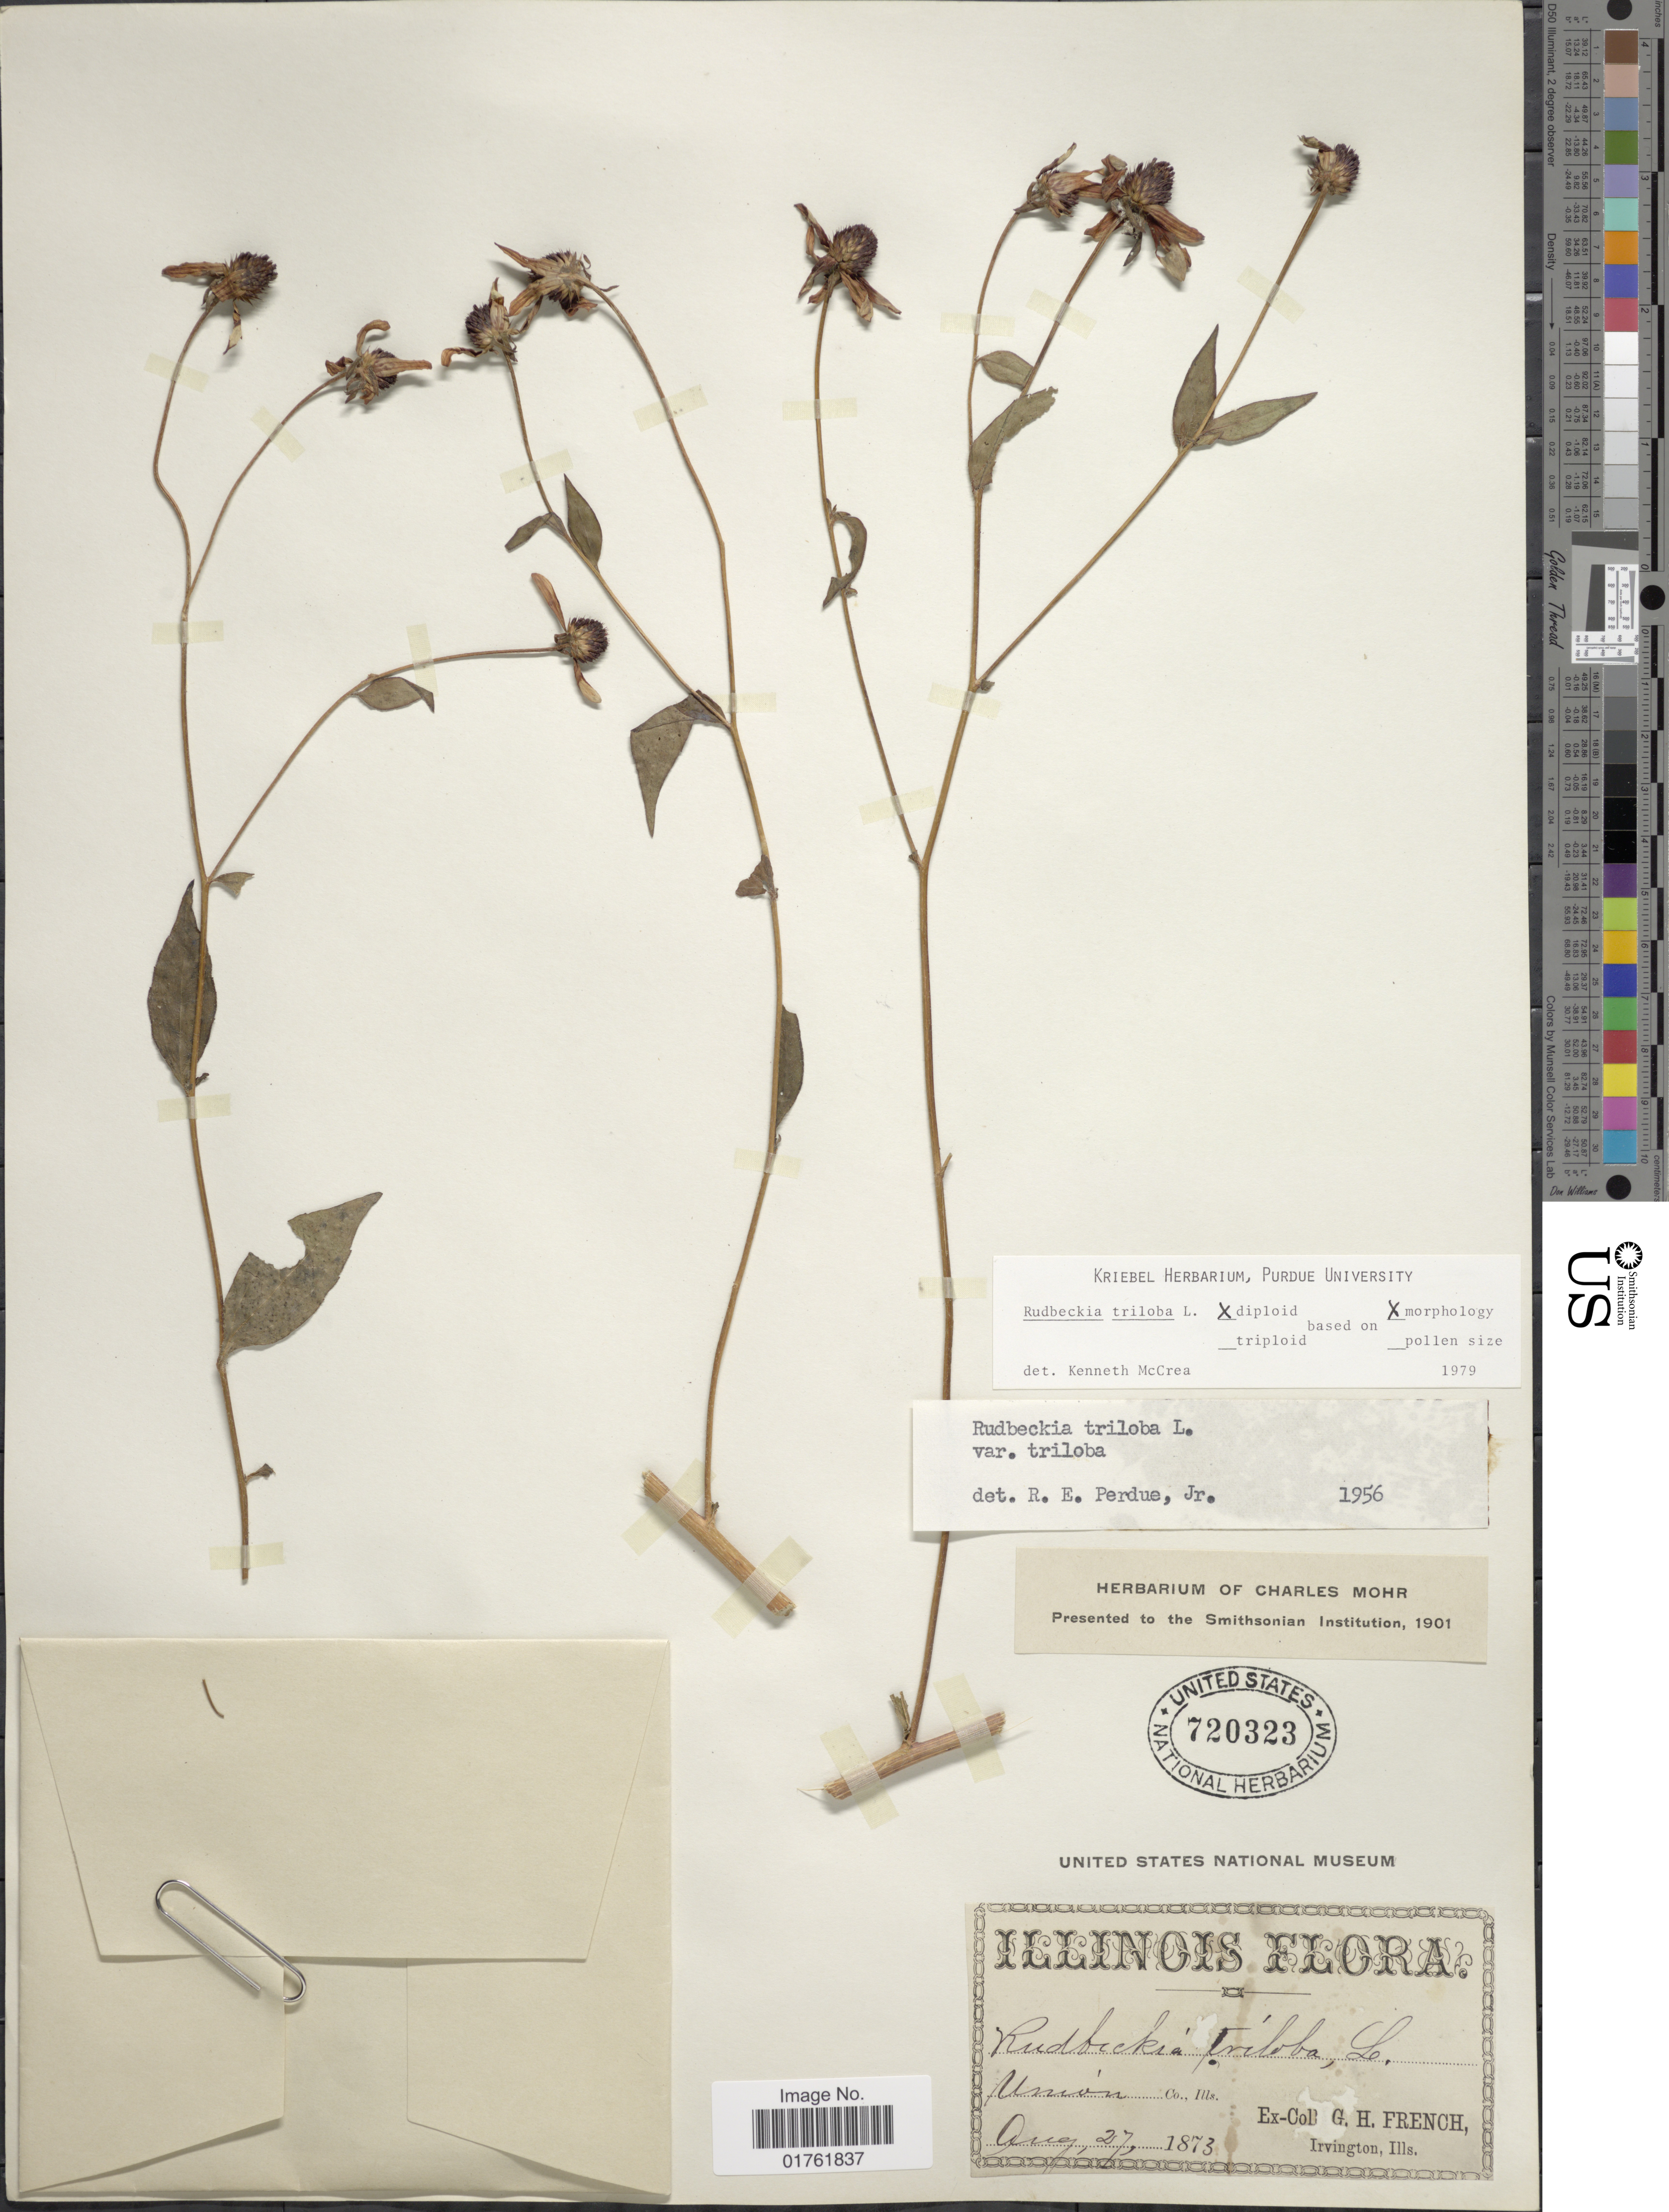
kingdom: Plantae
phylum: Tracheophyta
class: Magnoliopsida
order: Asterales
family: Asteraceae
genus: Rudbeckia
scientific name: Rudbeckia triloba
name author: L.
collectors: G. H. French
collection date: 1873-08-27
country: United States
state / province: Illinois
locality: Union Co.,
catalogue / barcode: US 720323